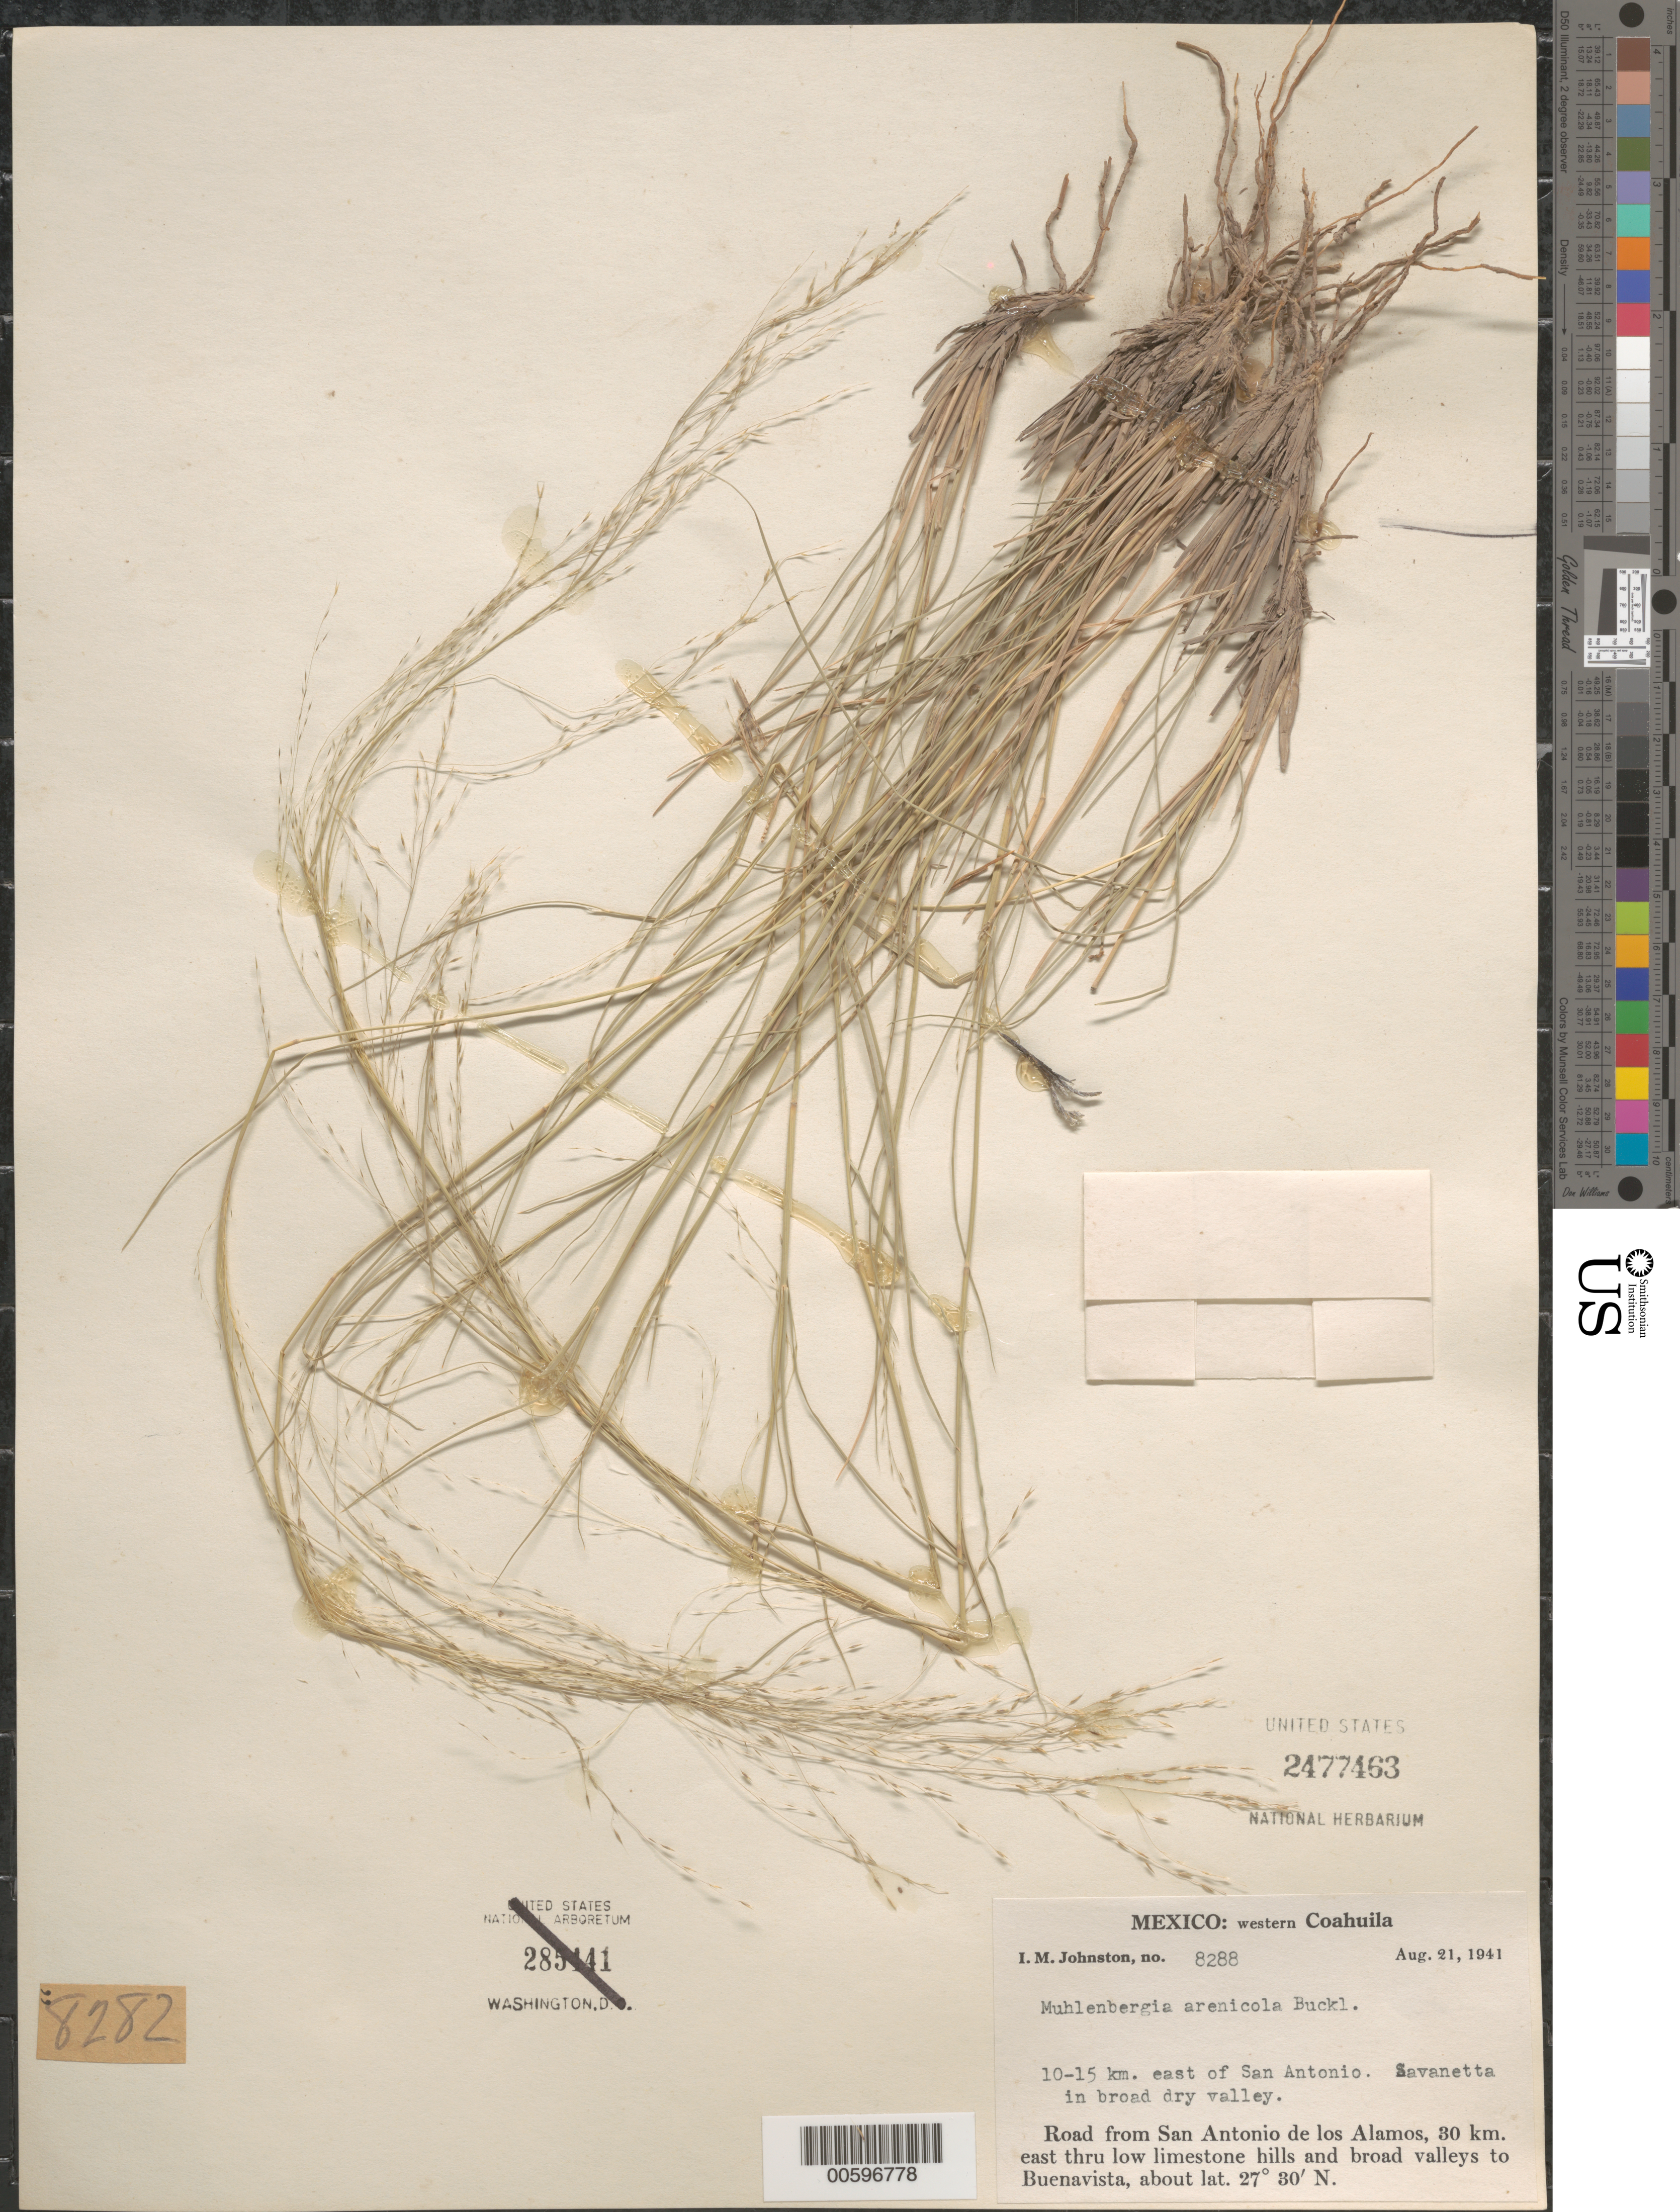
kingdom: Plantae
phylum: Tracheophyta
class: Liliopsida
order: Poales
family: Poaceae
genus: Muhlenbergia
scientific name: Muhlenbergia arenicola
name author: Buckley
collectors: I.M. Johnston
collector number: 8288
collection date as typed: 21 Aug 1941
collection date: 1941-08-21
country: Mexico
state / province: Coahuila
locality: W Coahuila, 10-15 km E of San Antonio, Road from San Antonio de los Alamos, 30 km E to Buenavista.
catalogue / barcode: US 2477463